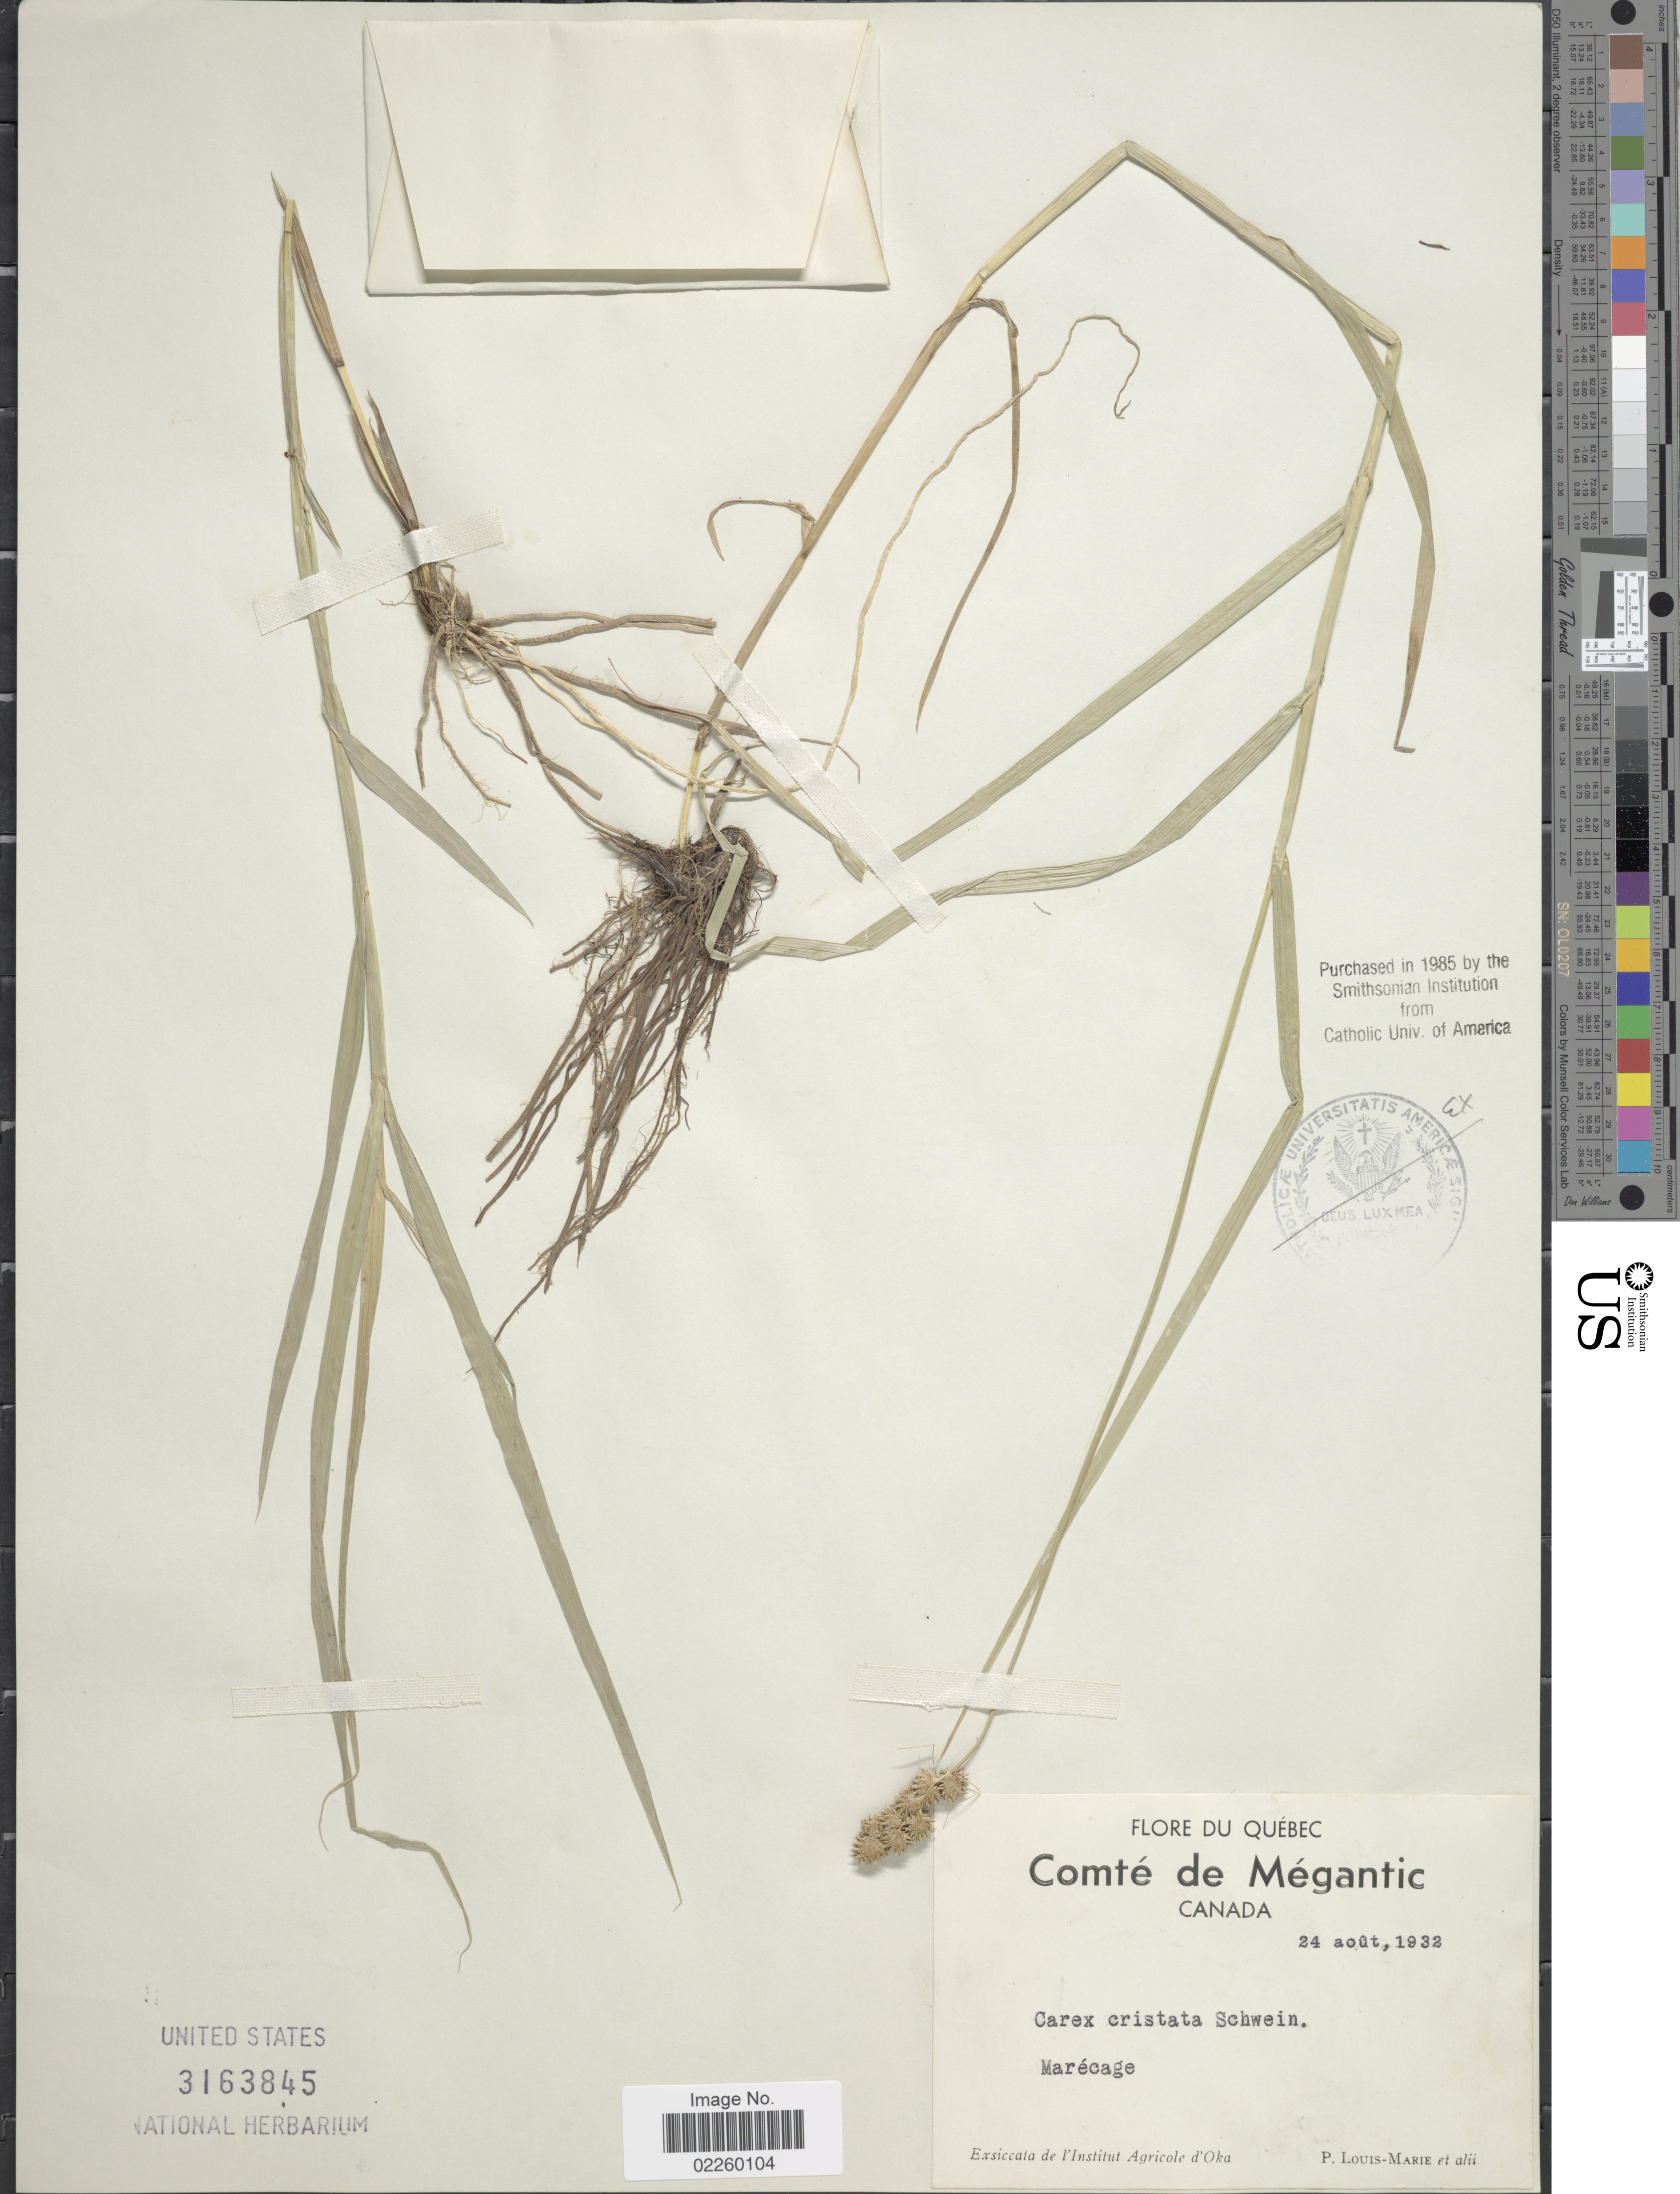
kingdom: Plantae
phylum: Tracheophyta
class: Liliopsida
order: Poales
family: Cyperaceae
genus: Carex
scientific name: Carex cristatella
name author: Britton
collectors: L.-M. LaLonde & et al.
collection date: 1932-08-24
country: Canada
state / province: Quebec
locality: Comté de Mégantic. Marécage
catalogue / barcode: US 3163845